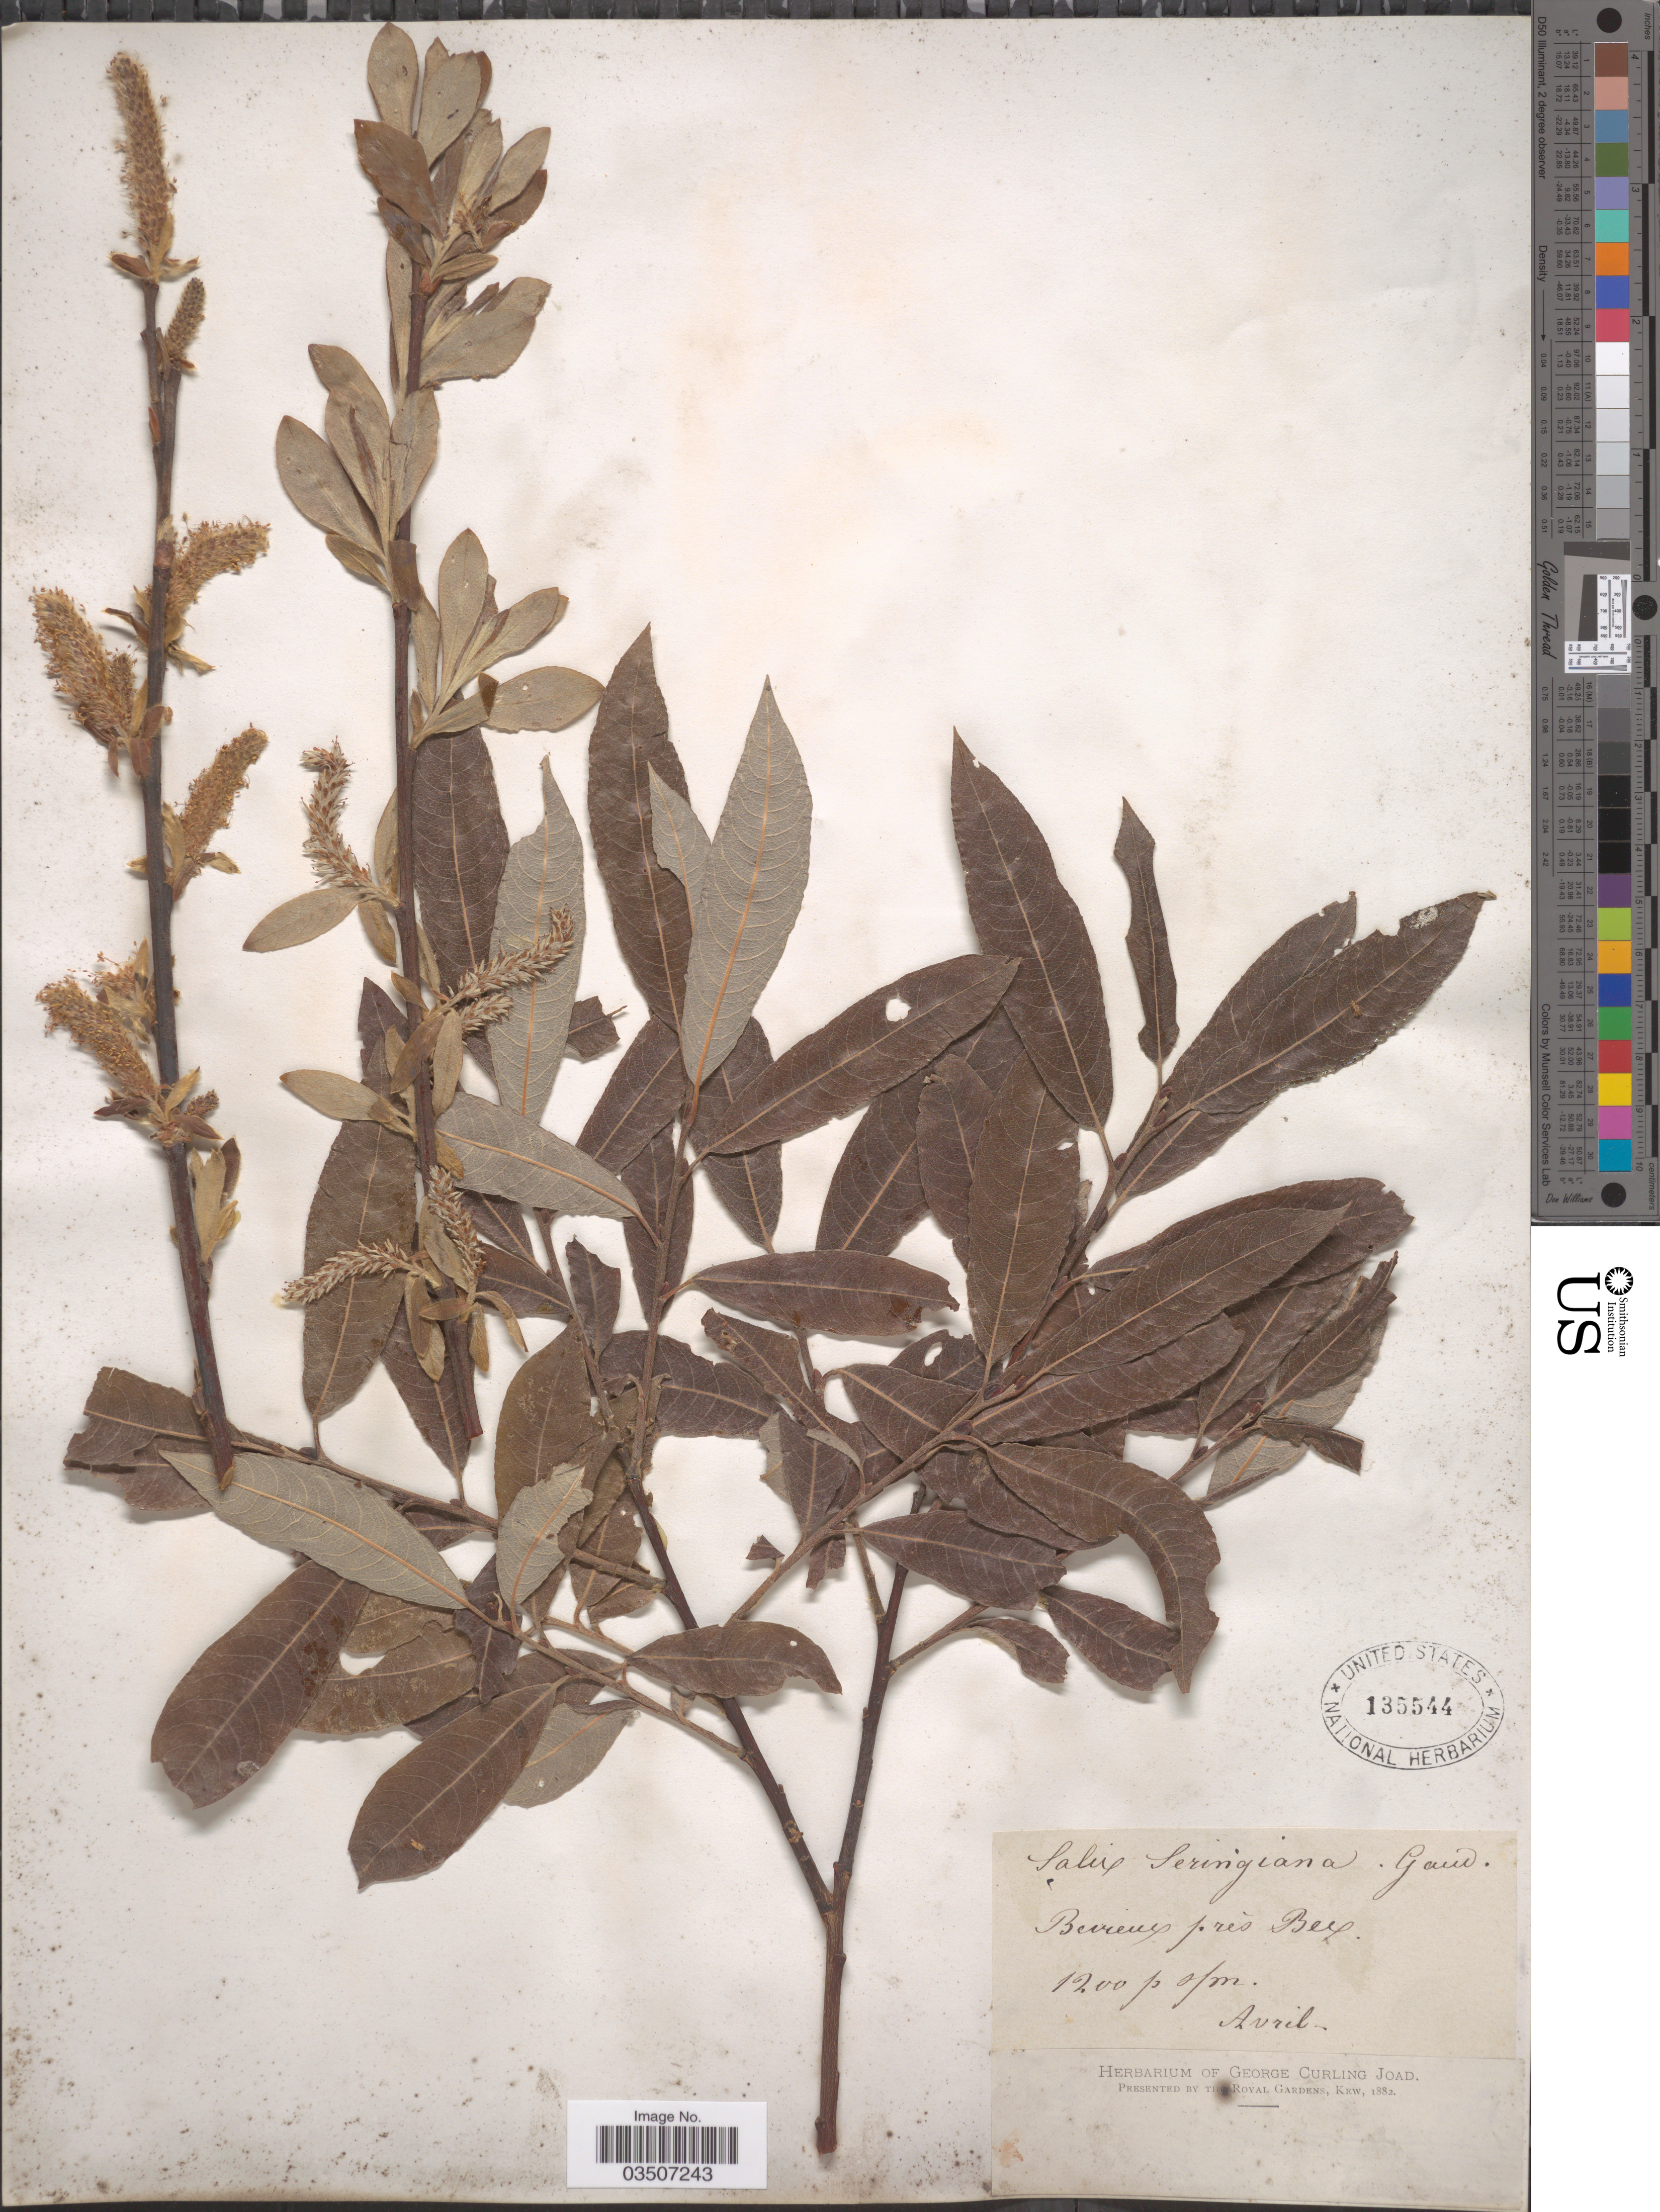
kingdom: Plantae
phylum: Tracheophyta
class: Magnoliopsida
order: Malpighiales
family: Salicaceae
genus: Salix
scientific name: Salix seringiana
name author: Gaudin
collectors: ex herb. George Curling Joad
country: Switzerland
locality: Bevieux pres Bex.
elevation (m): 1200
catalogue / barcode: US 135544